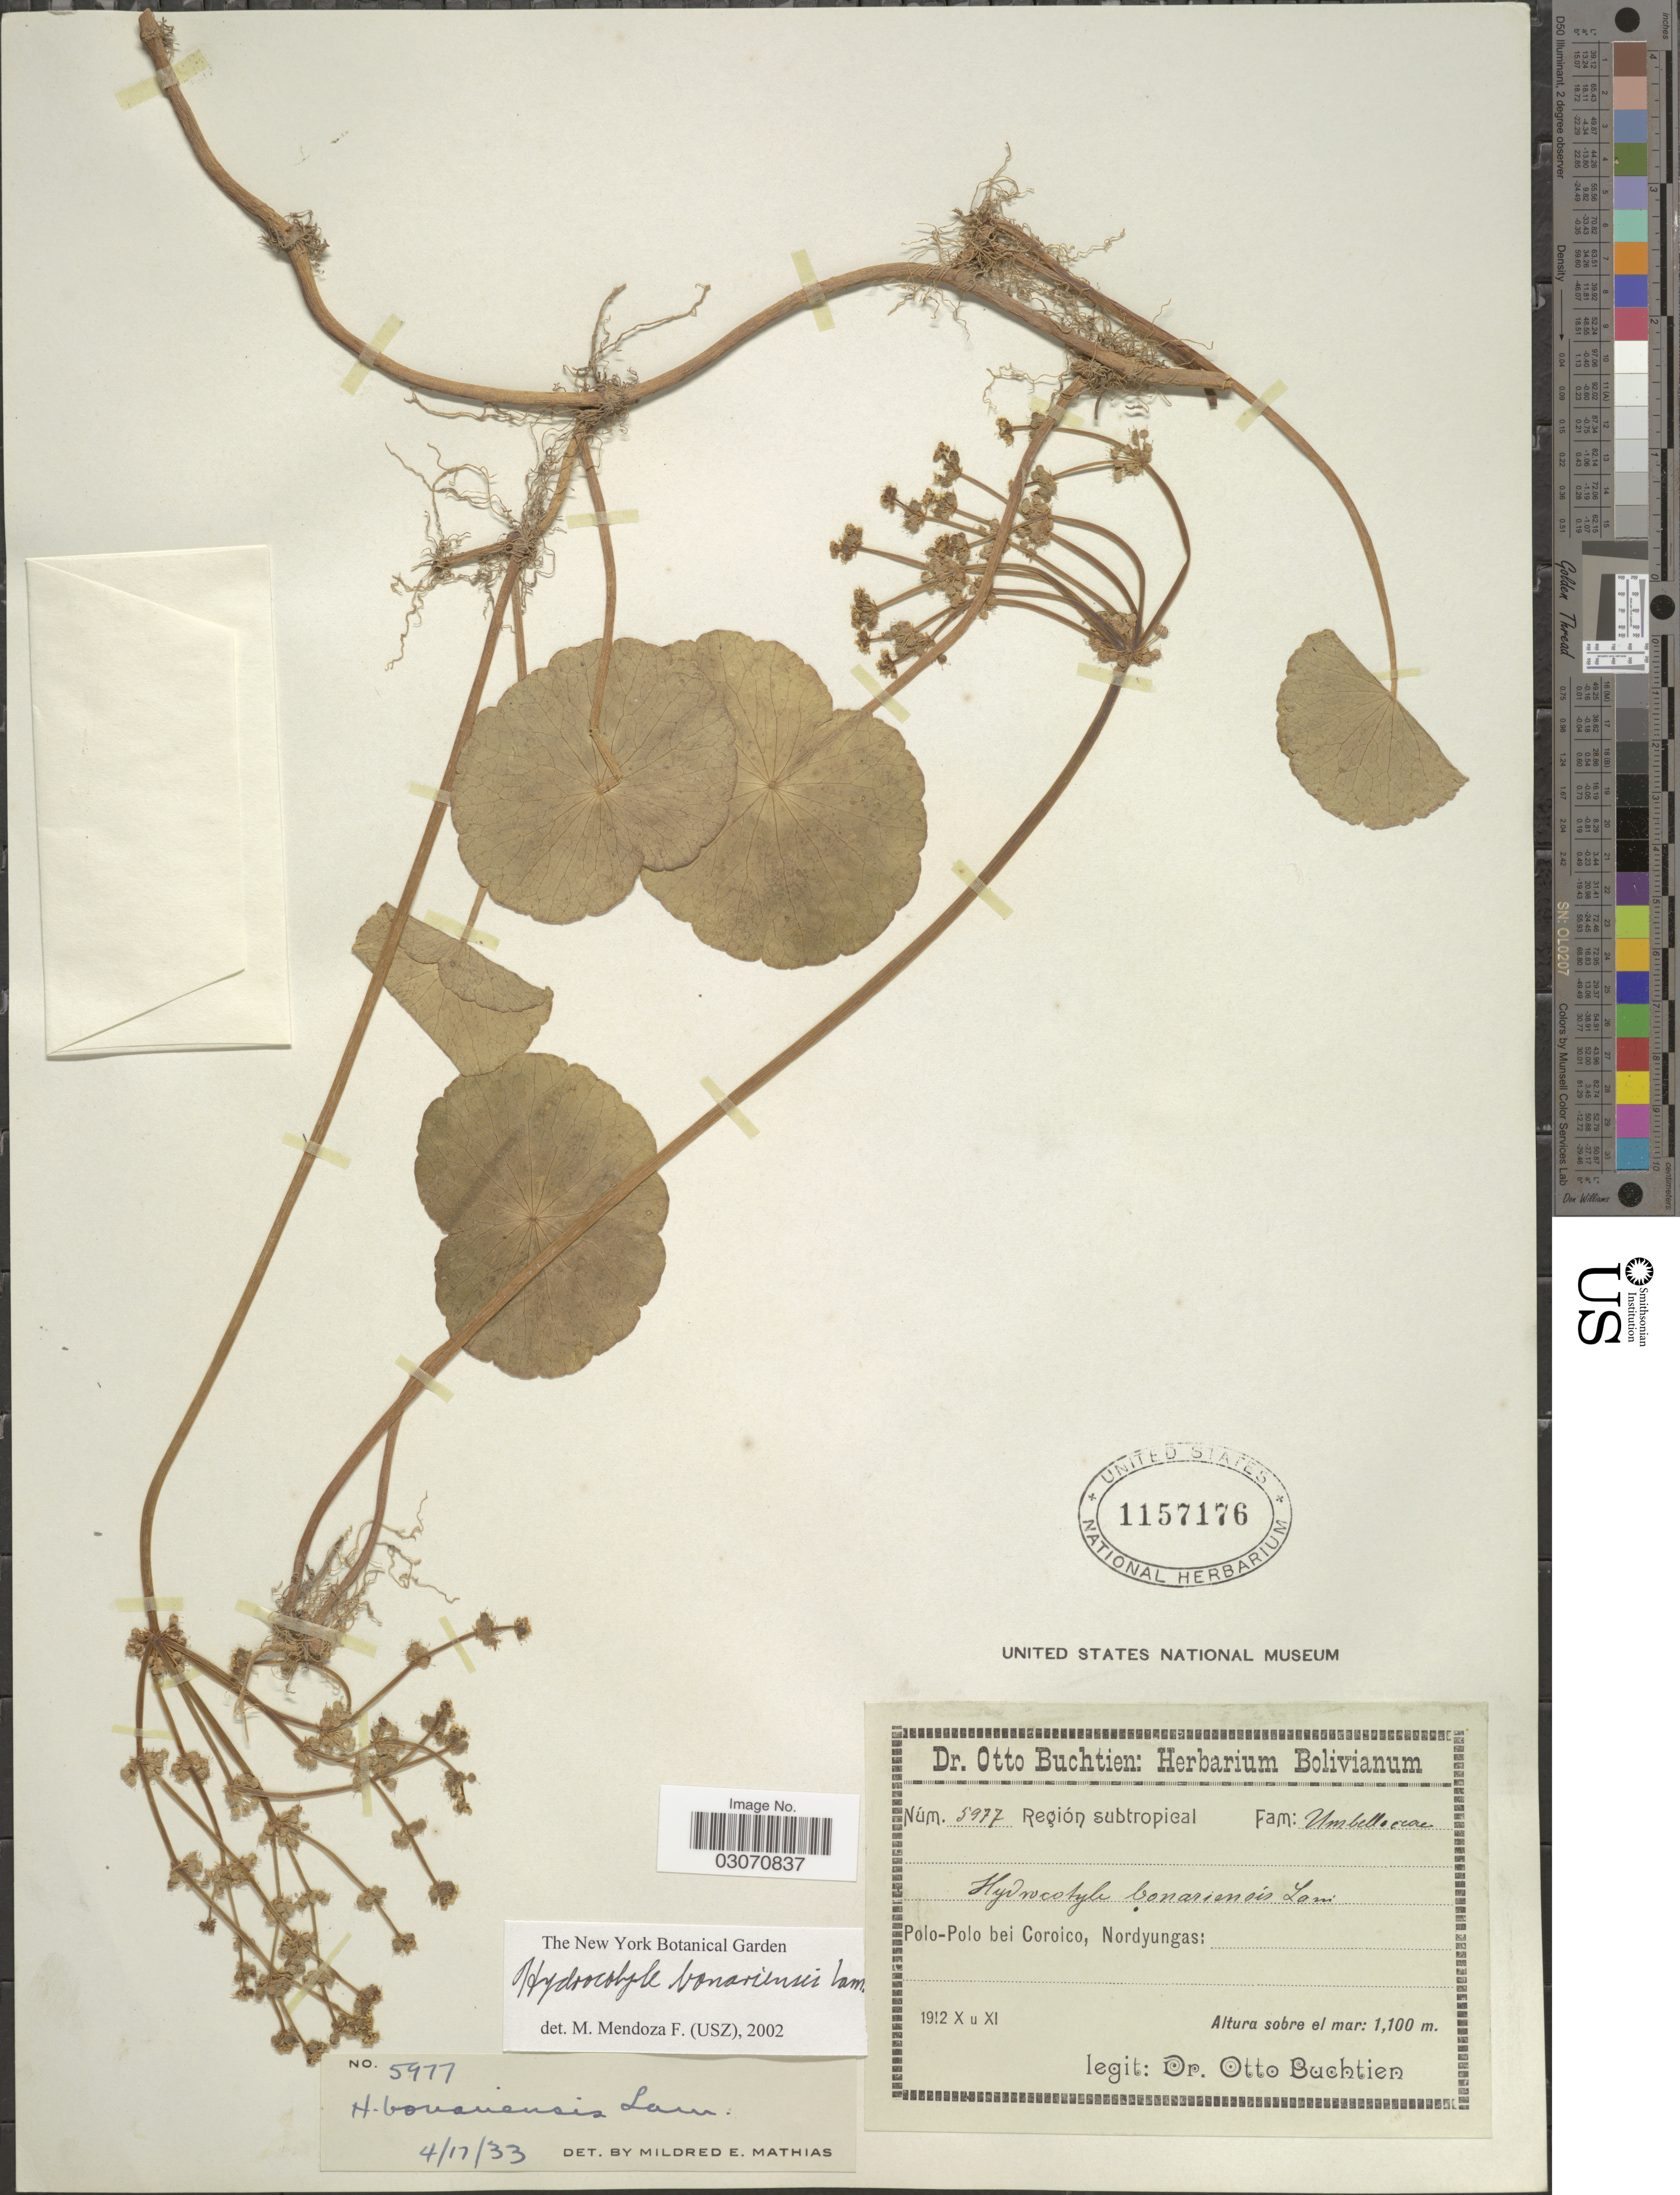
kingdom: Plantae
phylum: Tracheophyta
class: Magnoliopsida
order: Apiales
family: Araliaceae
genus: Hydrocotyle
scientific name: Hydrocotyle bonariensis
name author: Lam.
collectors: O. Buchtien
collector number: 5977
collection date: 1912-10/1912-11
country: Bolivia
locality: Región subtropical. Polo-Polo bei Coroico, Nordyungas.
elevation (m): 1100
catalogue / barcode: US 1157176